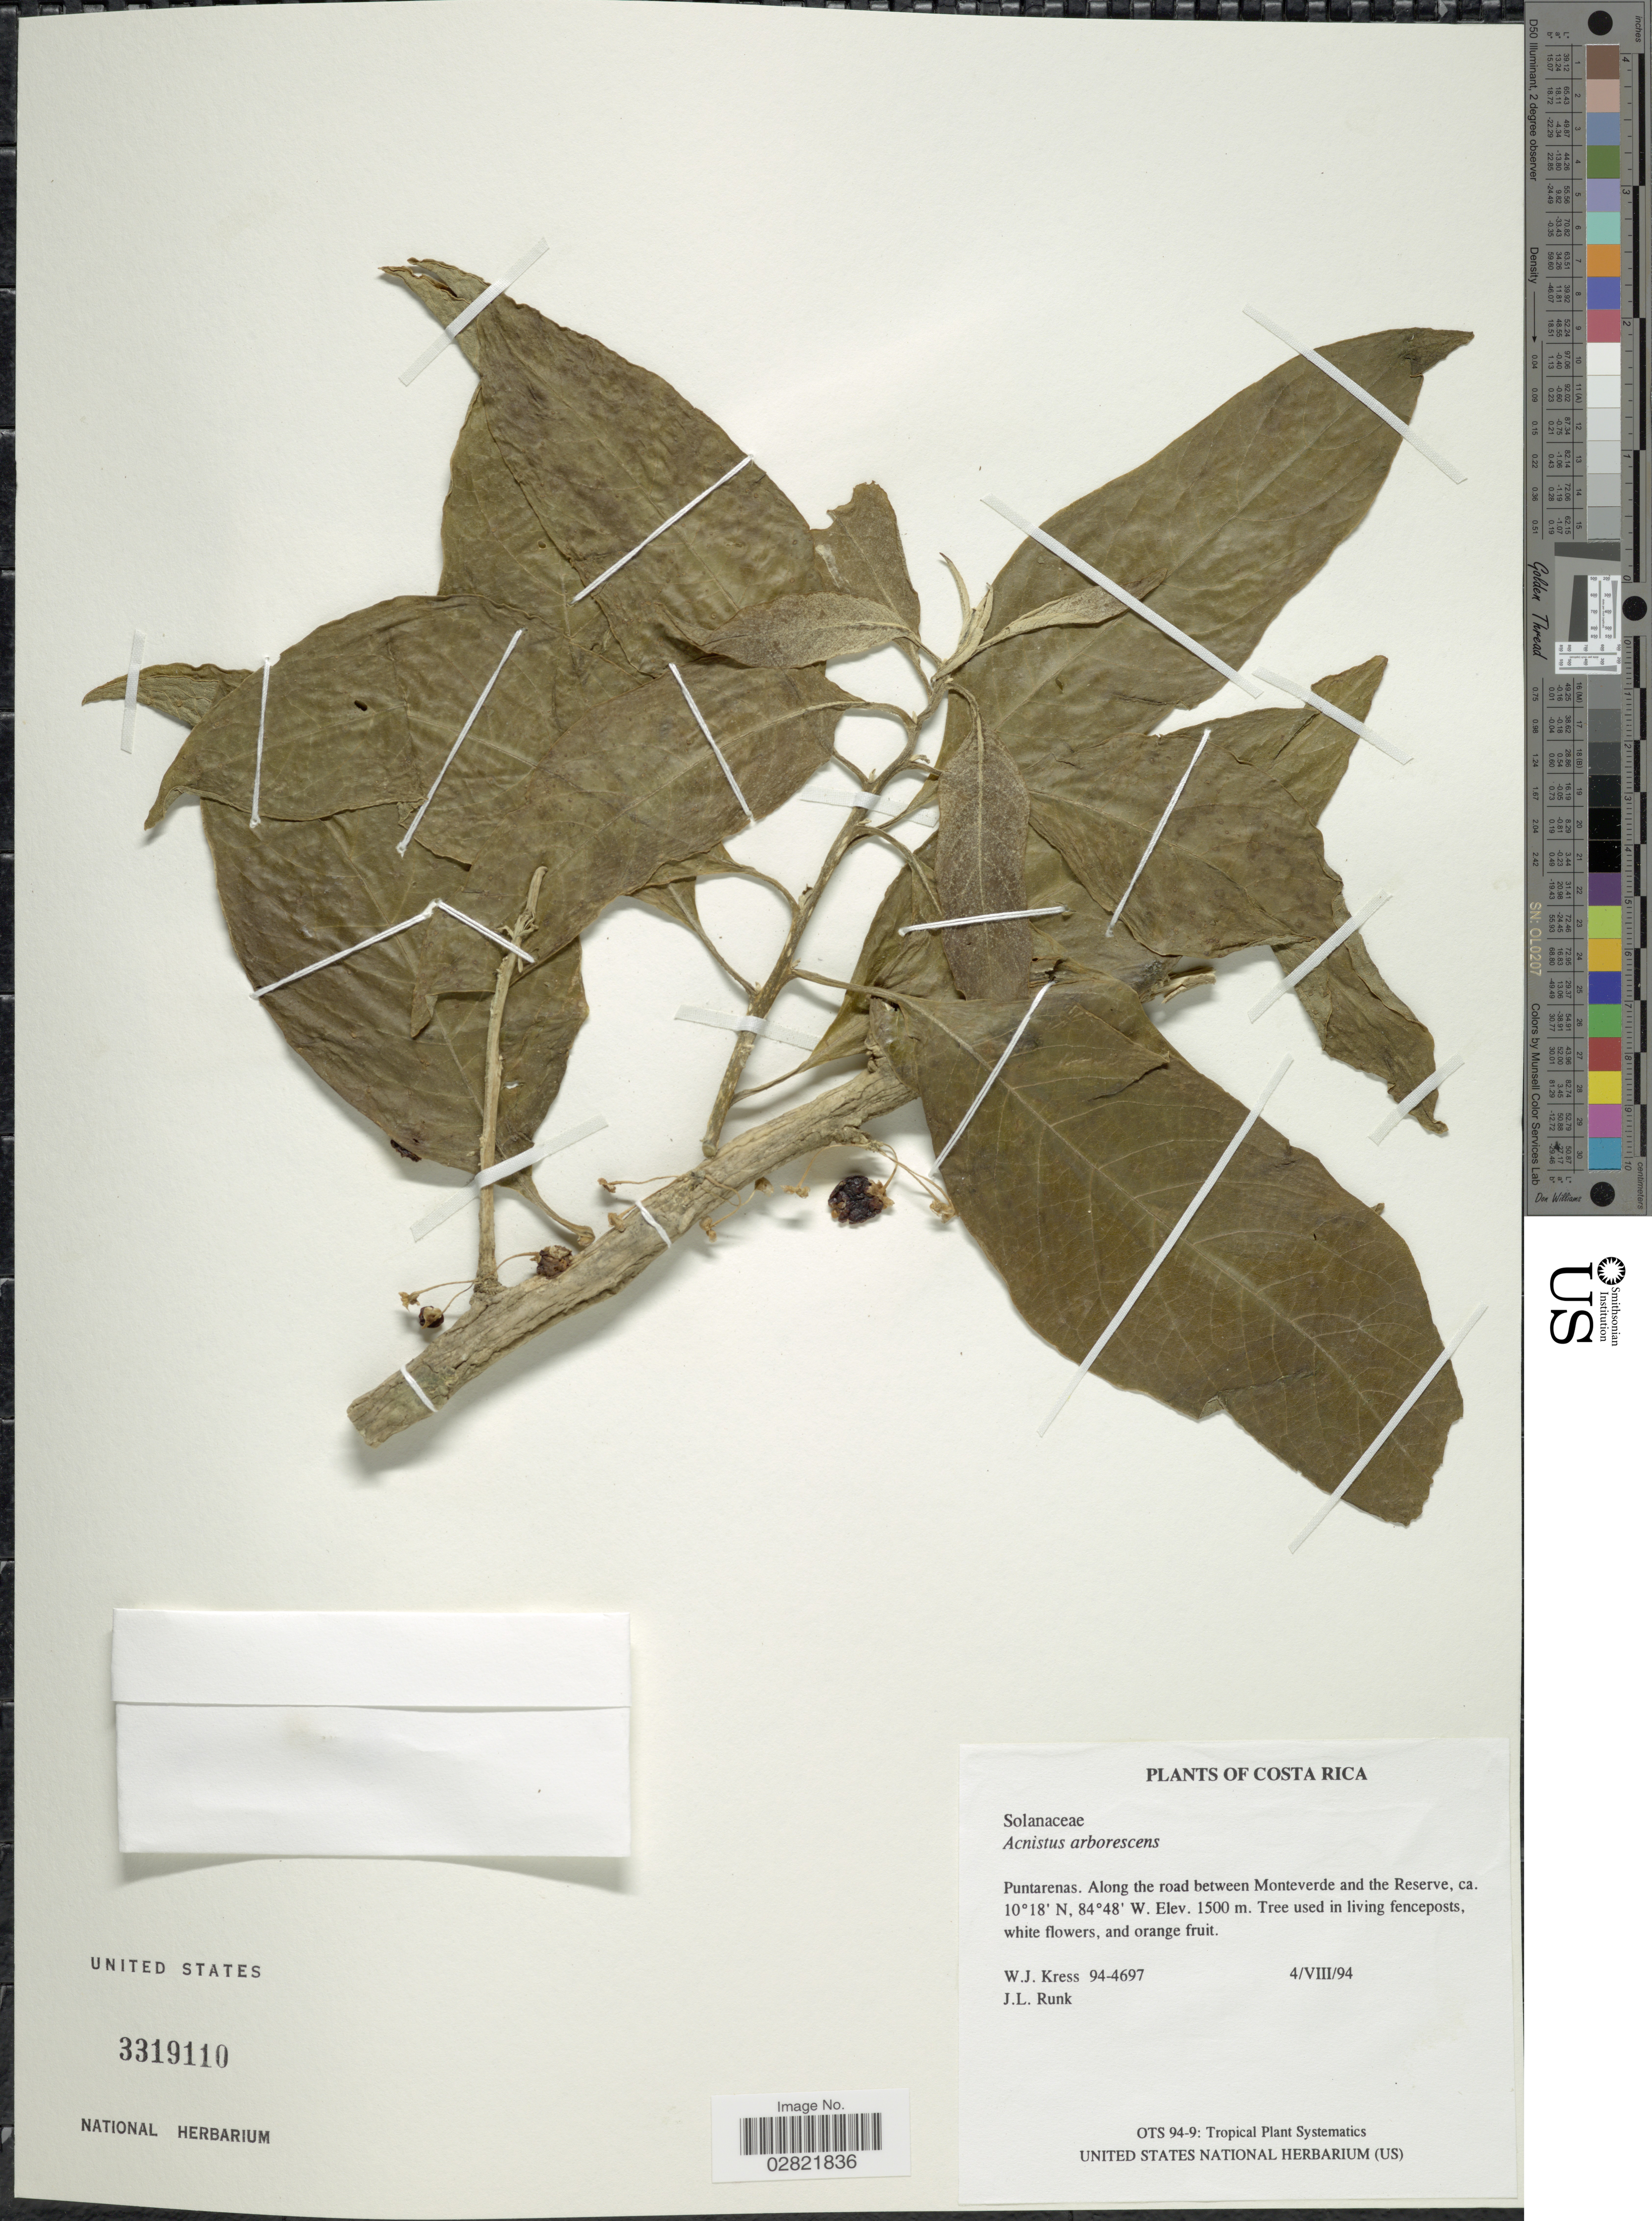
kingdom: Plantae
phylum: Tracheophyta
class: Magnoliopsida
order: Solanales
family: Solanaceae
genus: Acnistus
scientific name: Acnistus arborescens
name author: (L.) Schltdl.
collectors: W. J. Kress & Runk, J. L.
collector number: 96-4697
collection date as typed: Transcribed d/m/y: 4/8/94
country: Costa Rica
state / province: Puntarenas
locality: Along the road between Monteverde and the Reserve.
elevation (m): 1500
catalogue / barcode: US 3319110